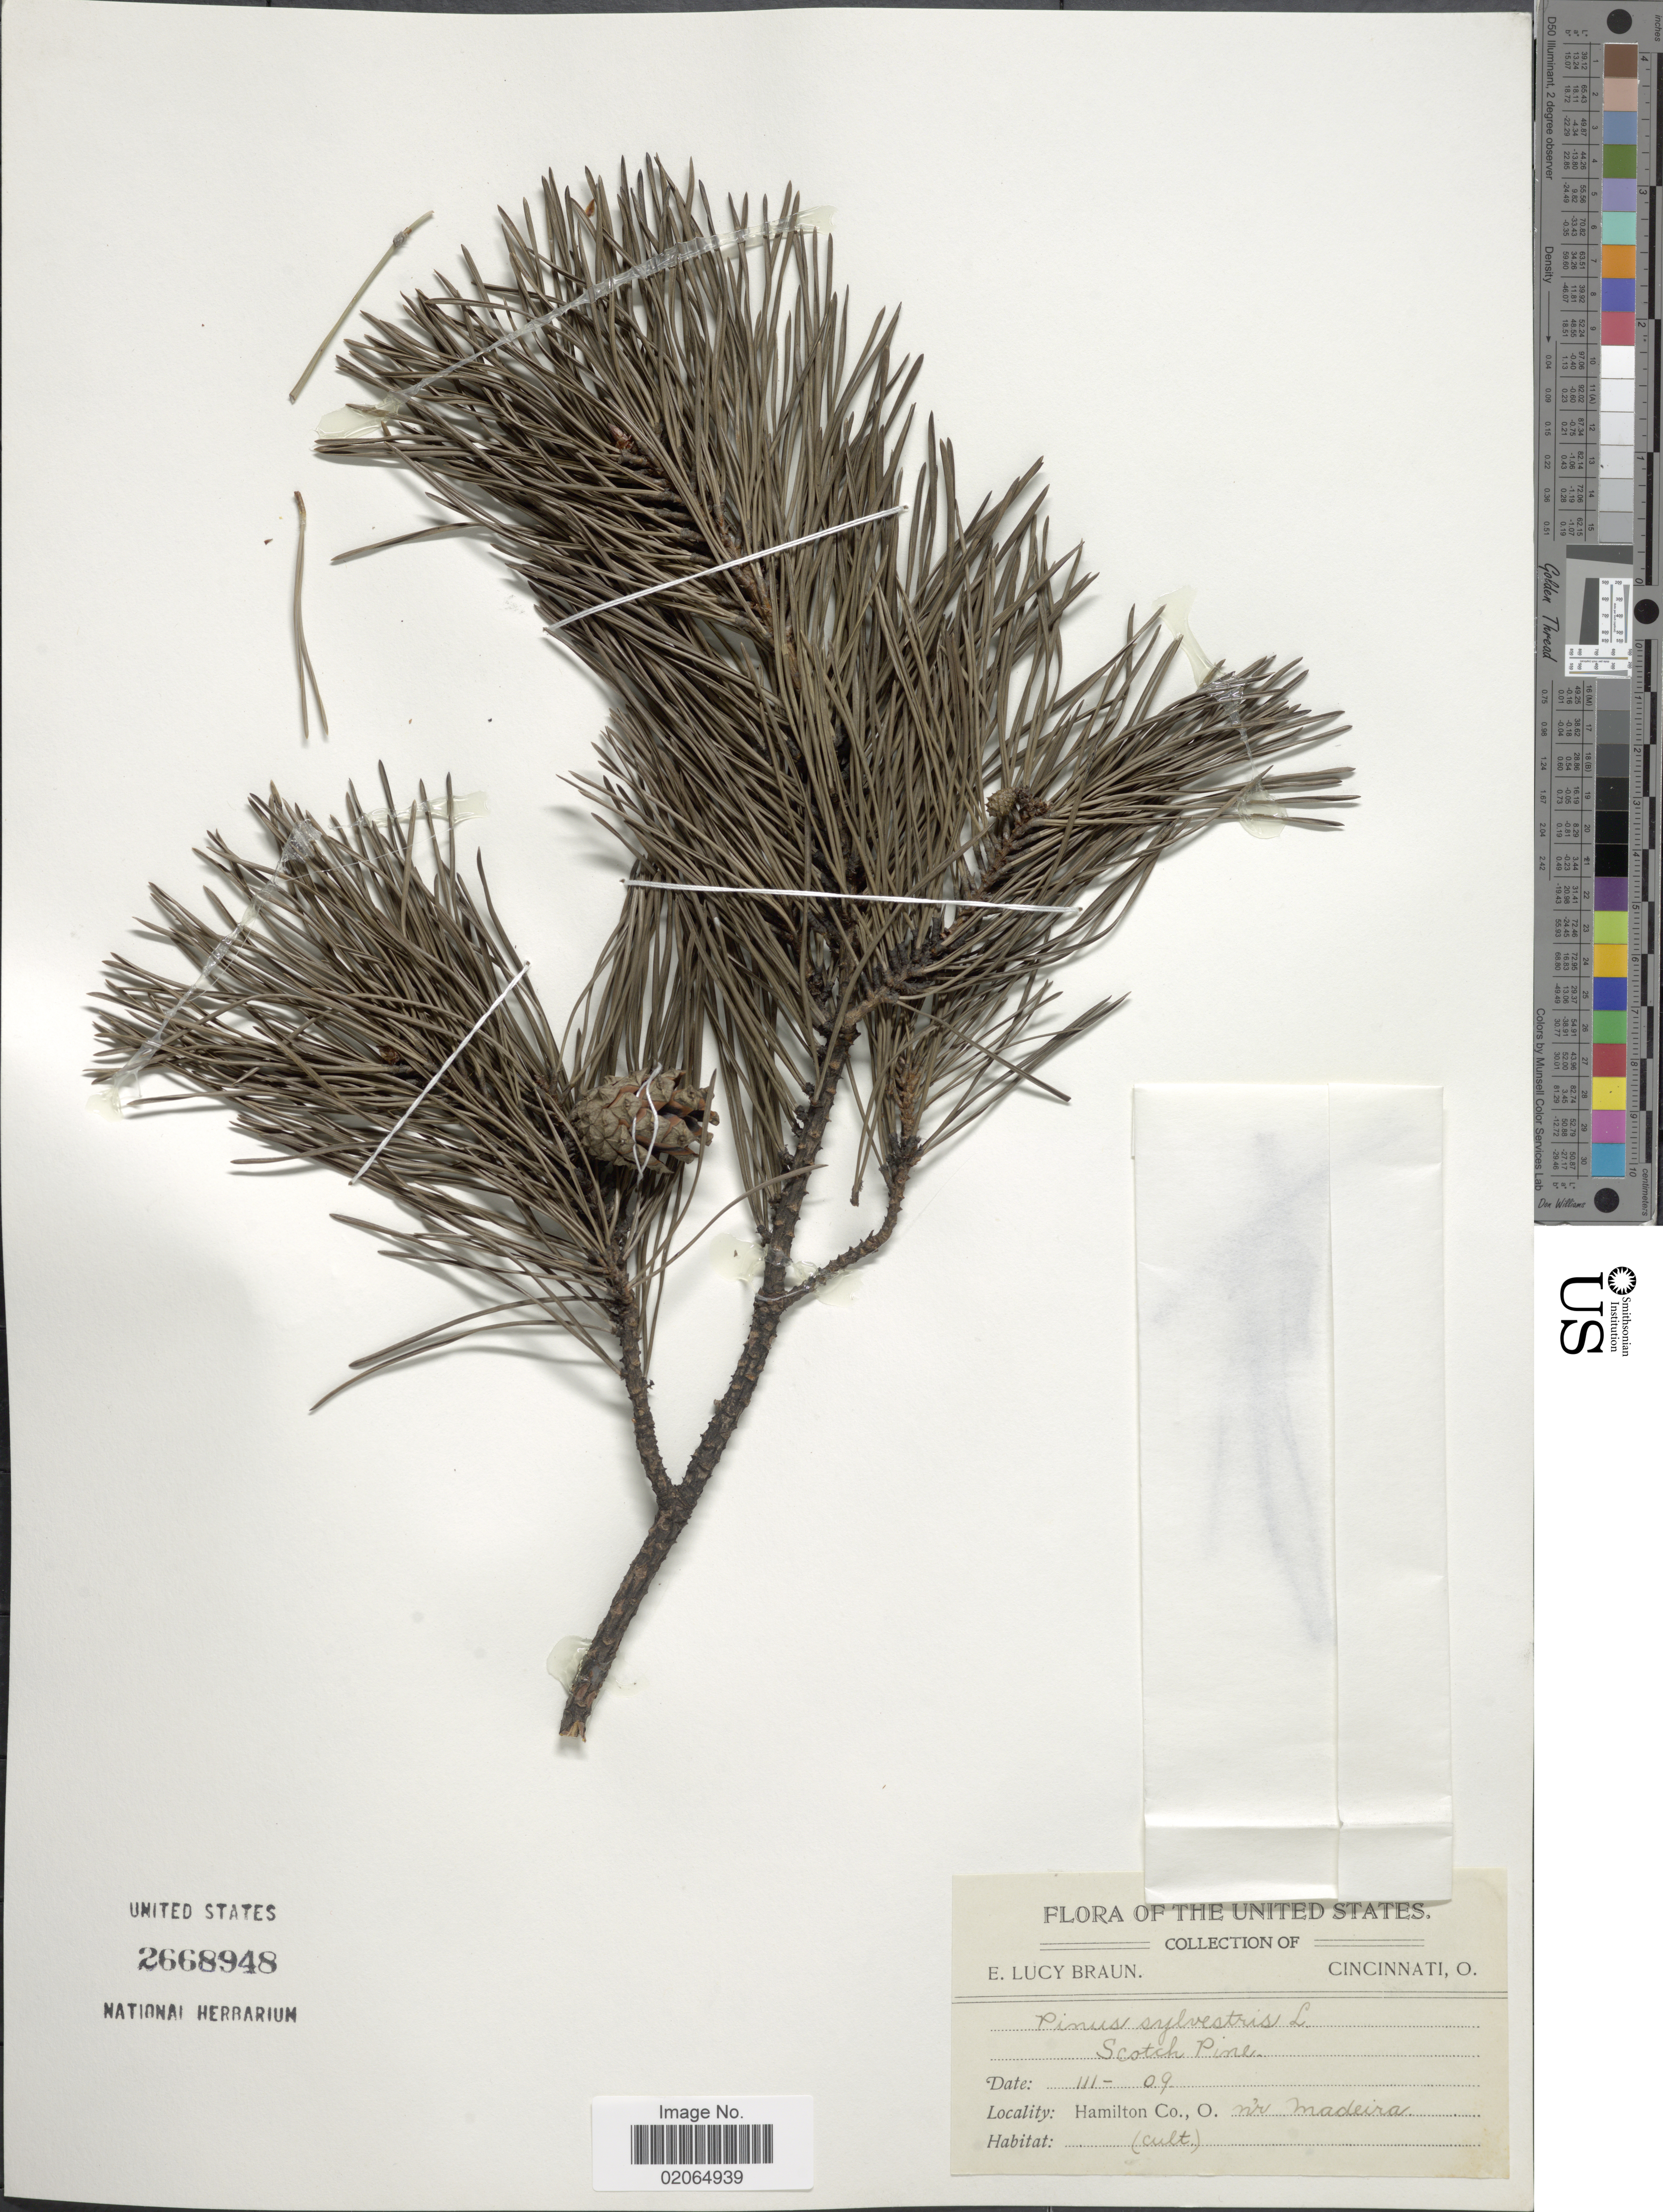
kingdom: Plantae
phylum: Tracheophyta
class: Pinopsida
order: Pinales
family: Pinaceae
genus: Pinus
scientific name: Pinus sylvestris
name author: L.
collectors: E. L. Braun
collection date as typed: Transcribed d/m/y: /3/9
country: Canada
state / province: Ontario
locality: Hamilton Co., O., near Madeira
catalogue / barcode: US 2668948